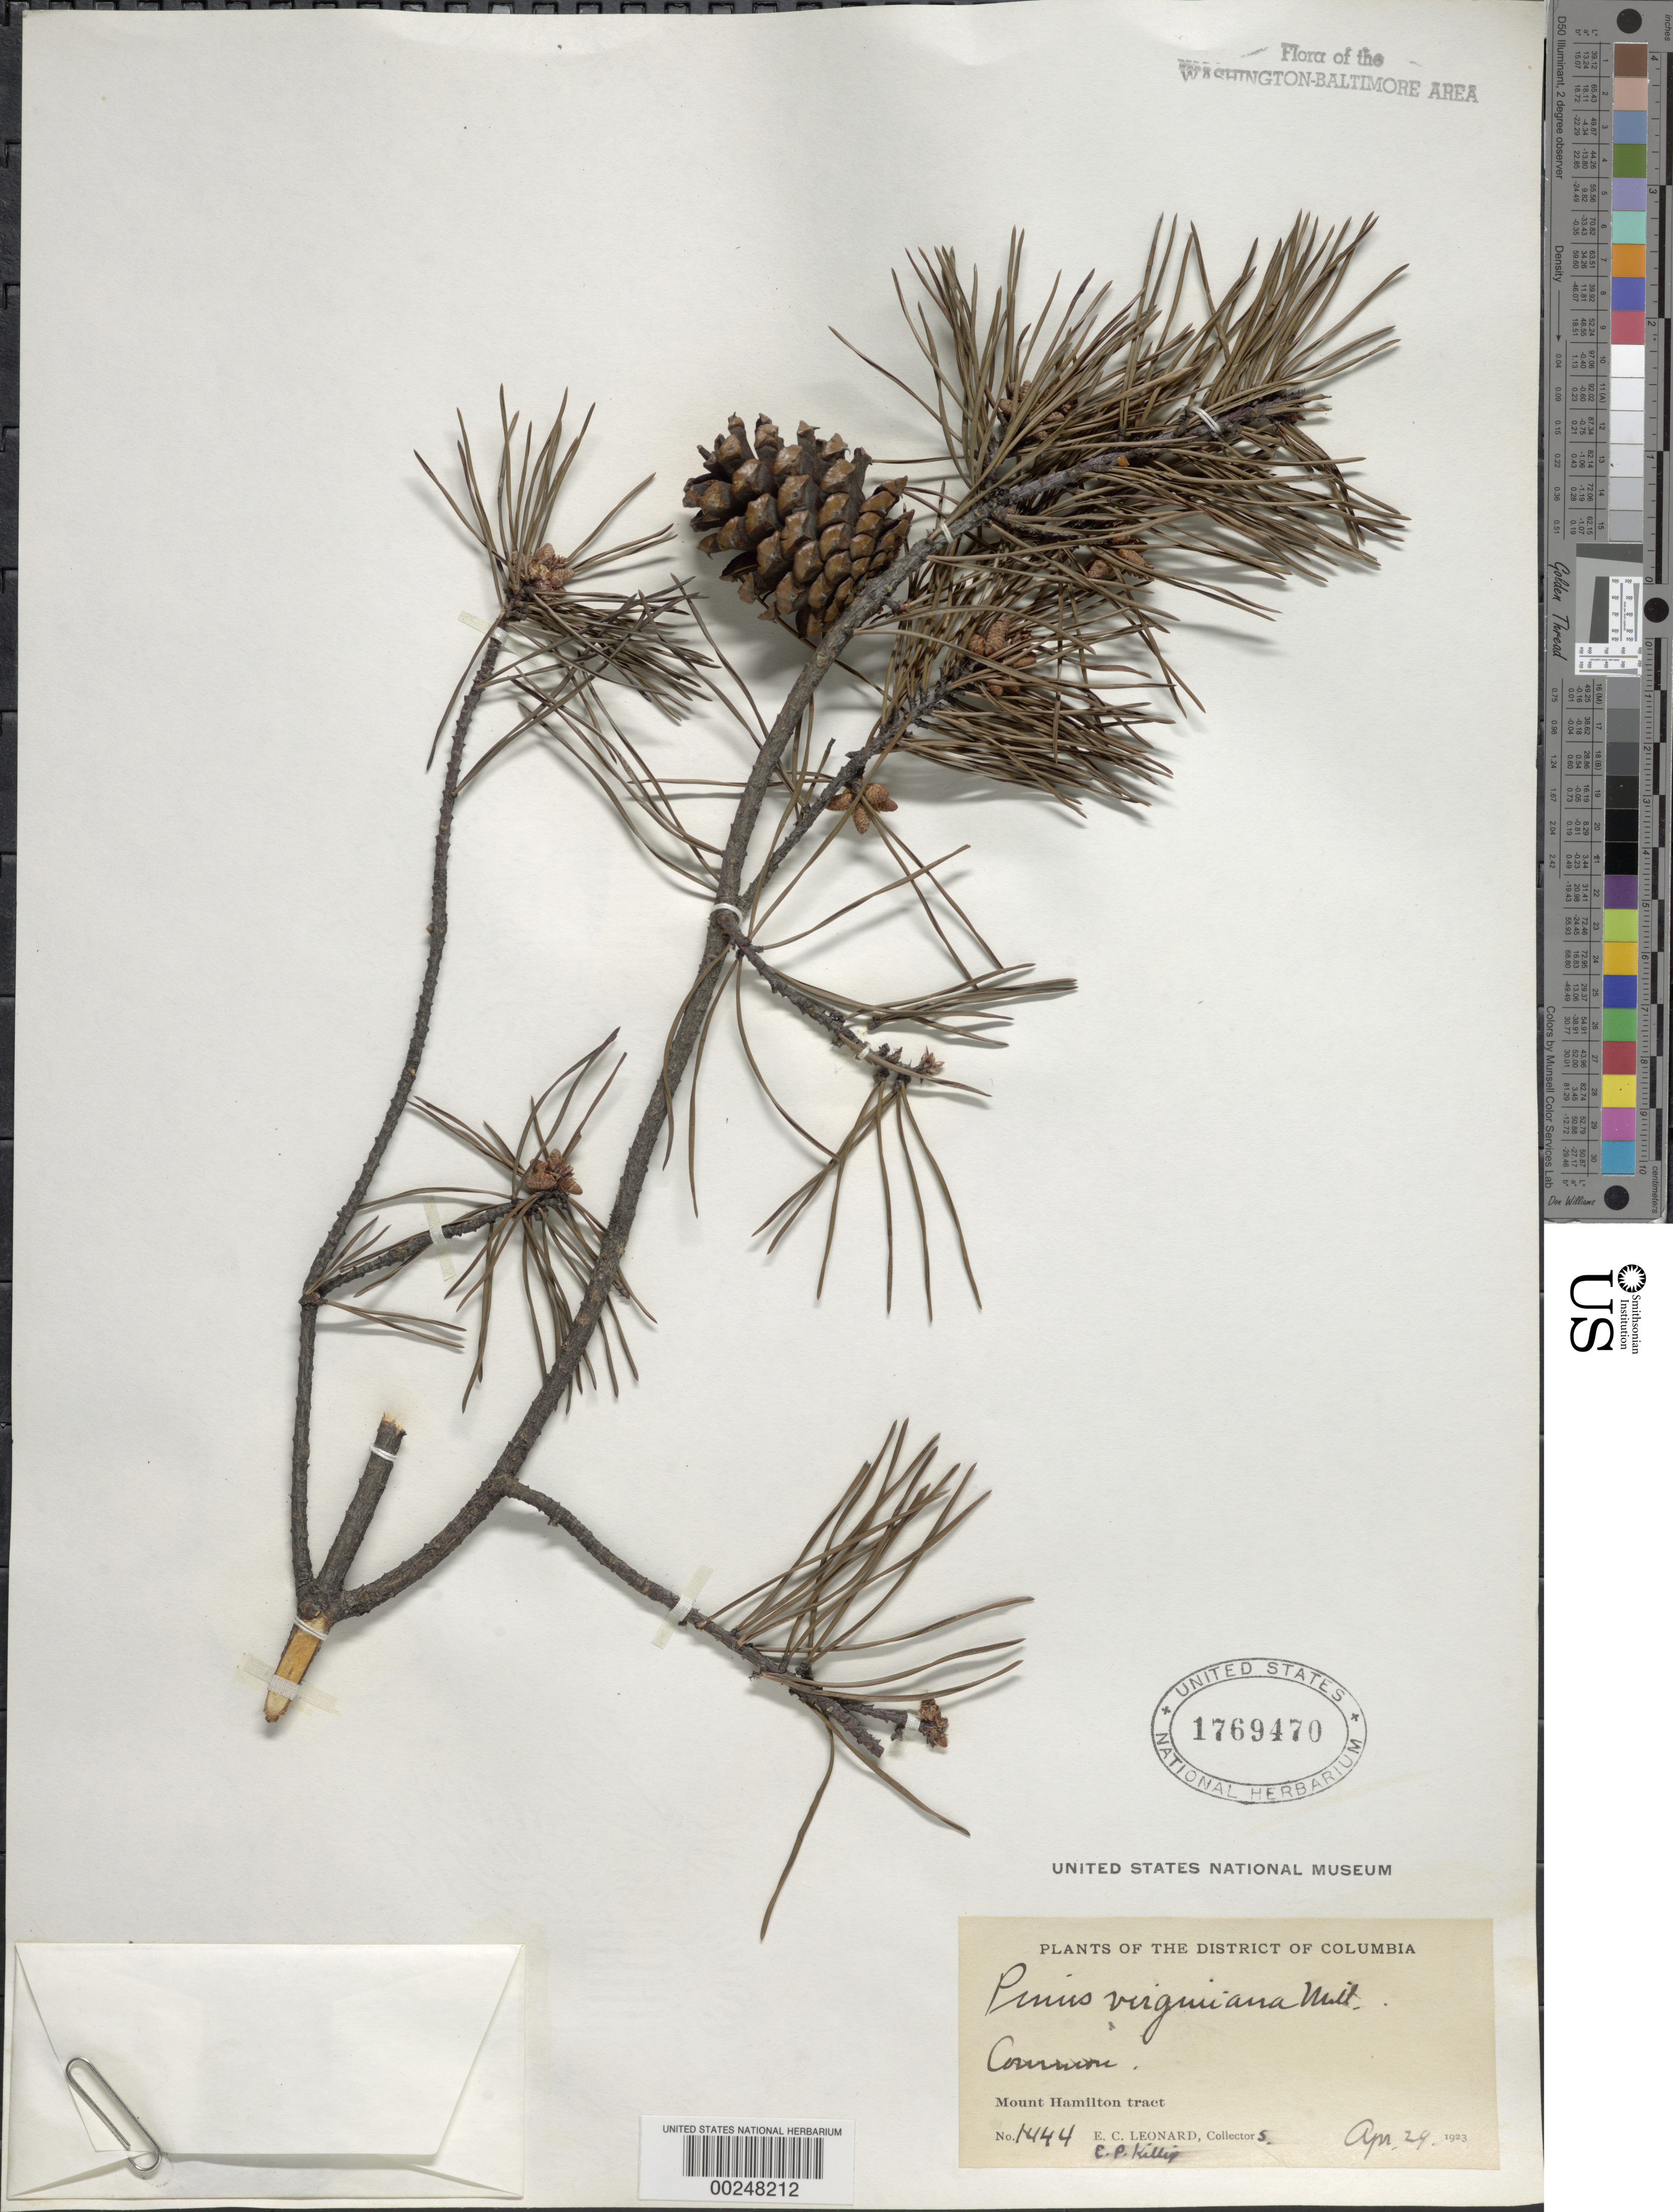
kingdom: Plantae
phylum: Tracheophyta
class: Pinopsida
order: Pinales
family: Pinaceae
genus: Pinus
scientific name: Pinus virginiana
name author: Mill.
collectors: E. C. Leonard & E. P. Killip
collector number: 1444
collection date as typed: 29 Apr 1923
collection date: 1923-04-29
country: United States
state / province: District of Columbia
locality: Mount Hamilton Tract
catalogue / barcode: US 1769470